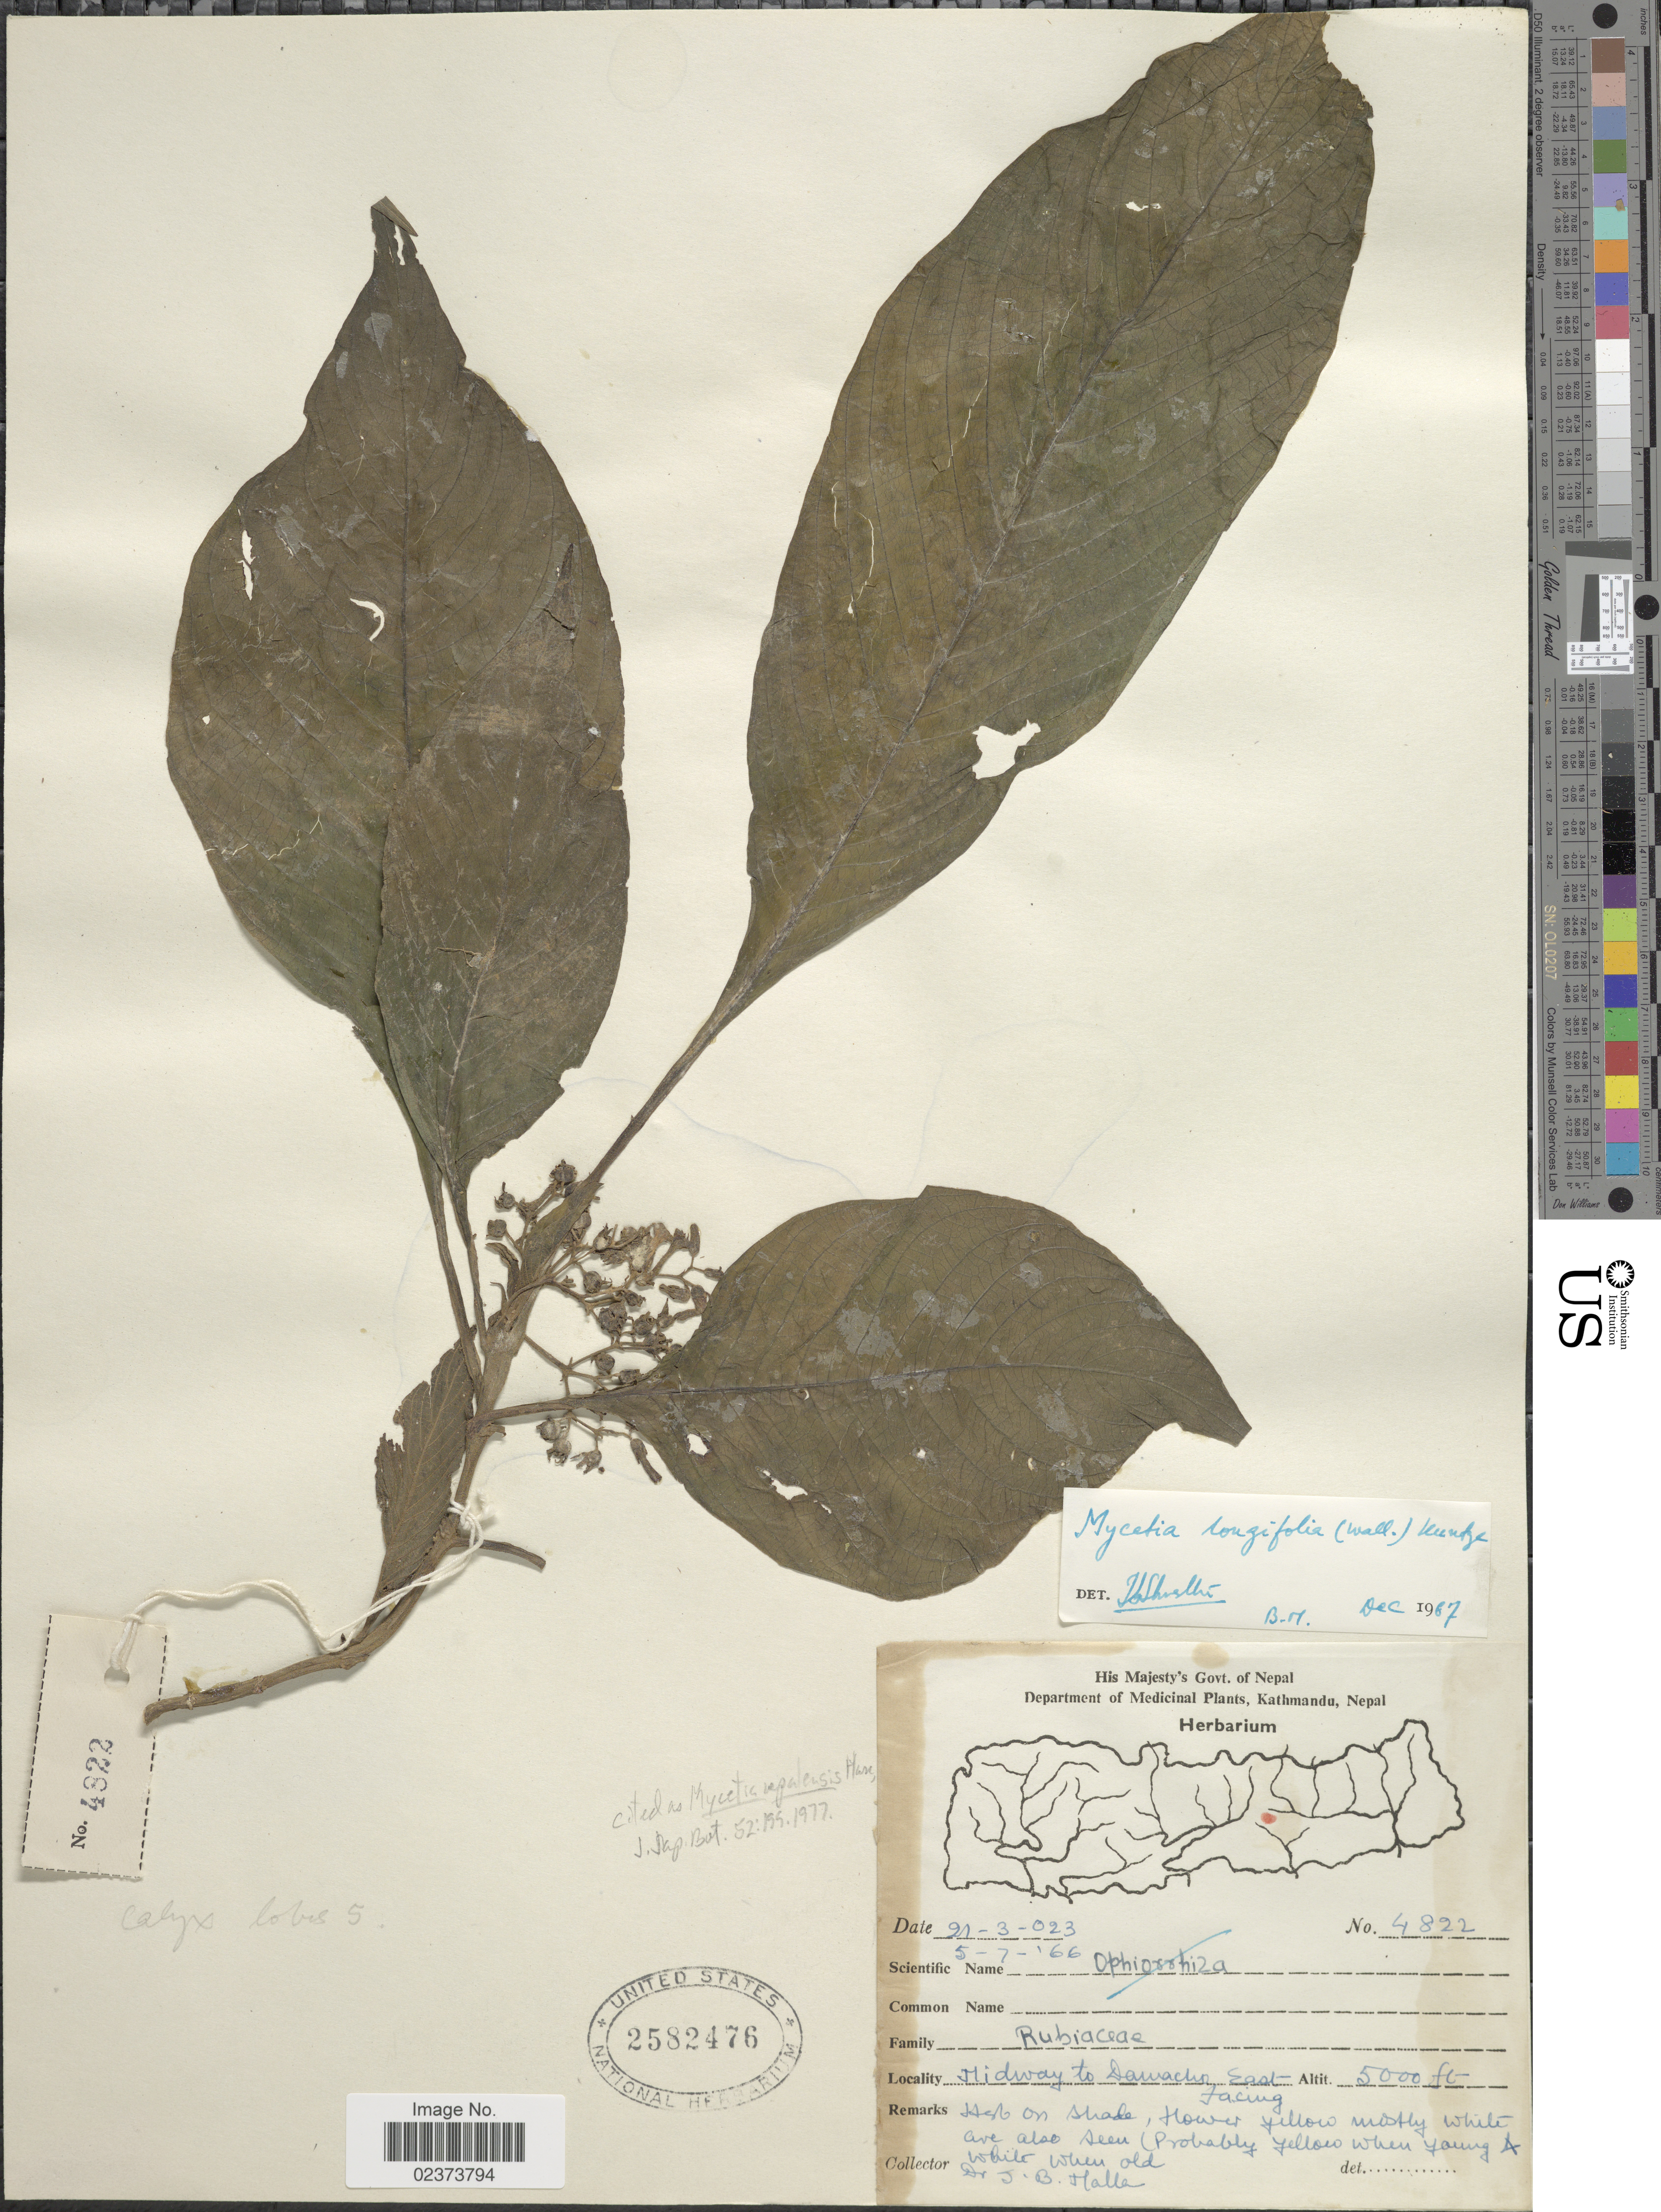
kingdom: Plantae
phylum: Tracheophyta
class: Magnoliopsida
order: Gentianales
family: Rubiaceae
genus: Mycetia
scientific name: Mycetia nepalensis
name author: H. Hara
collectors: S. Malla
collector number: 4822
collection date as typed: Transcribed d/m/y: 21/3/23 to 5/7/66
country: Nepal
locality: Midway to Dawachor, East Facing [interpreted]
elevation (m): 1524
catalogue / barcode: US 2582476